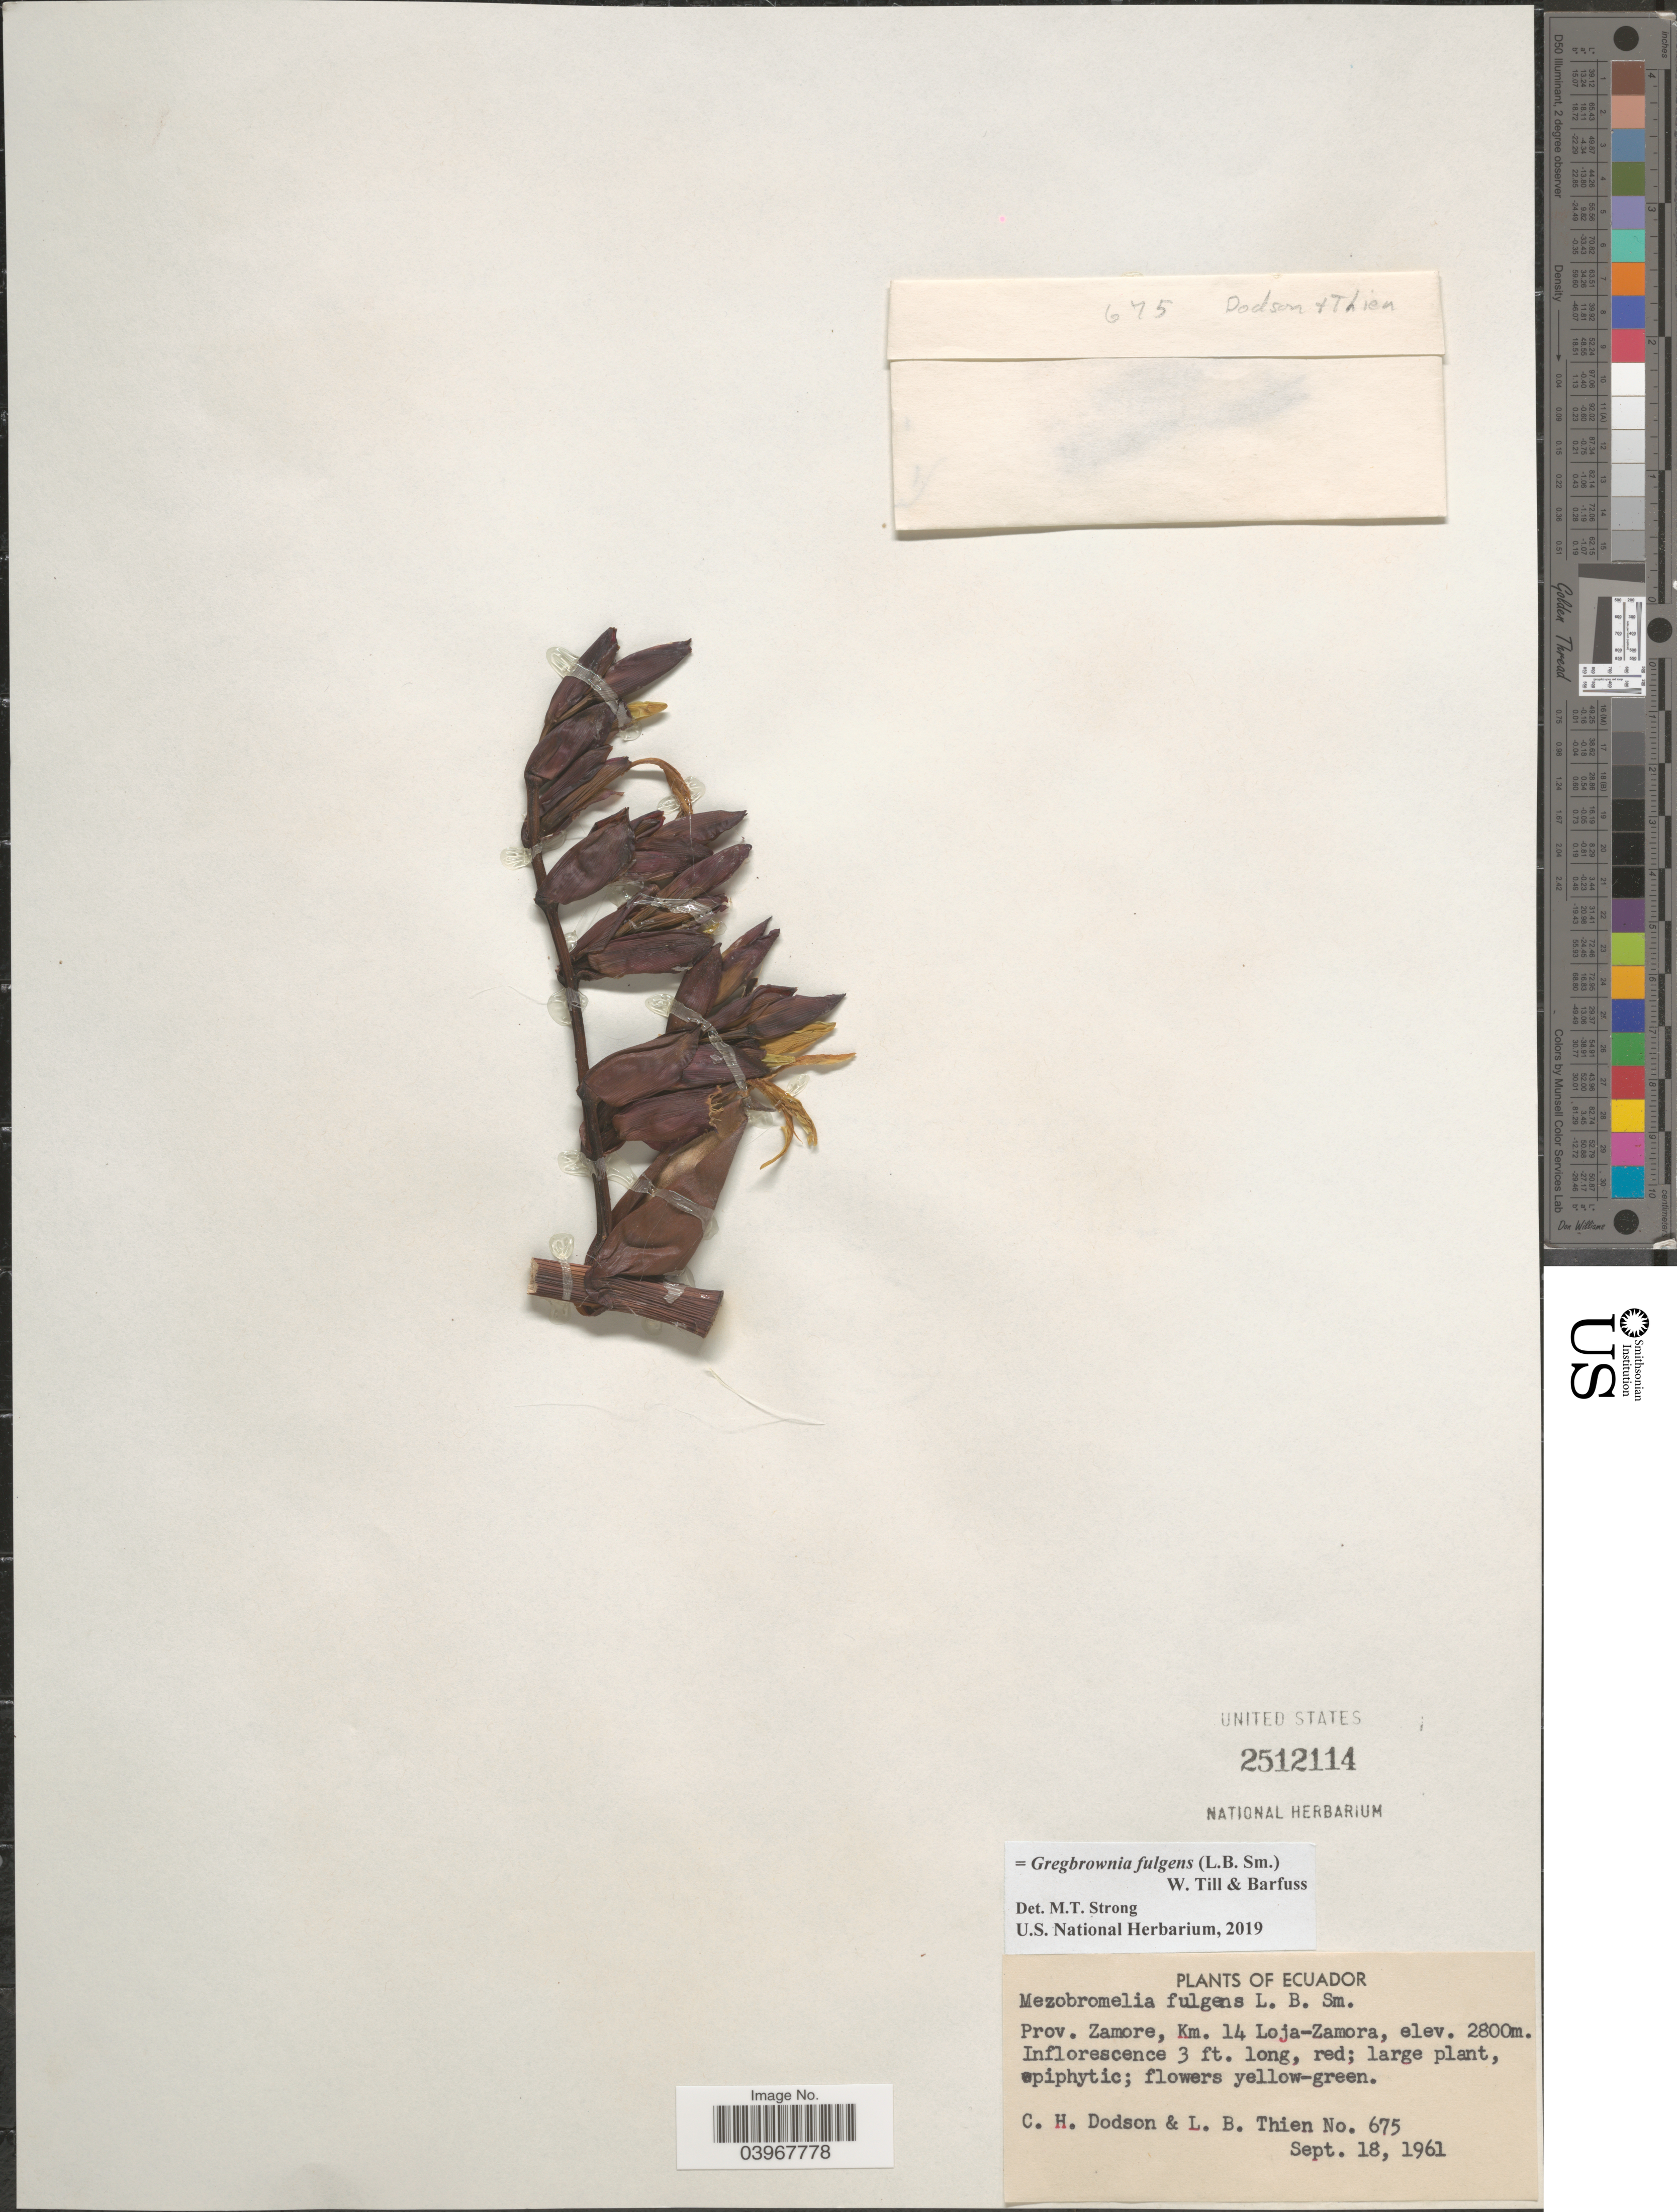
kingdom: Plantae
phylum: Tracheophyta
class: Liliopsida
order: Poales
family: Bromeliaceae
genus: Gregbrownia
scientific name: Gregbrownia fulgens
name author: (L.B. Sm.) W. Till & Barfuss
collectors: C. H. Dodson & L. Thien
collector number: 675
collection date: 1961-09-18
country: Ecuador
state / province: Zamora-Chinchipe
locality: Prov. Zamore, Km. 14 Loja-Zamora.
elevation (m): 2800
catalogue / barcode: US 2512114